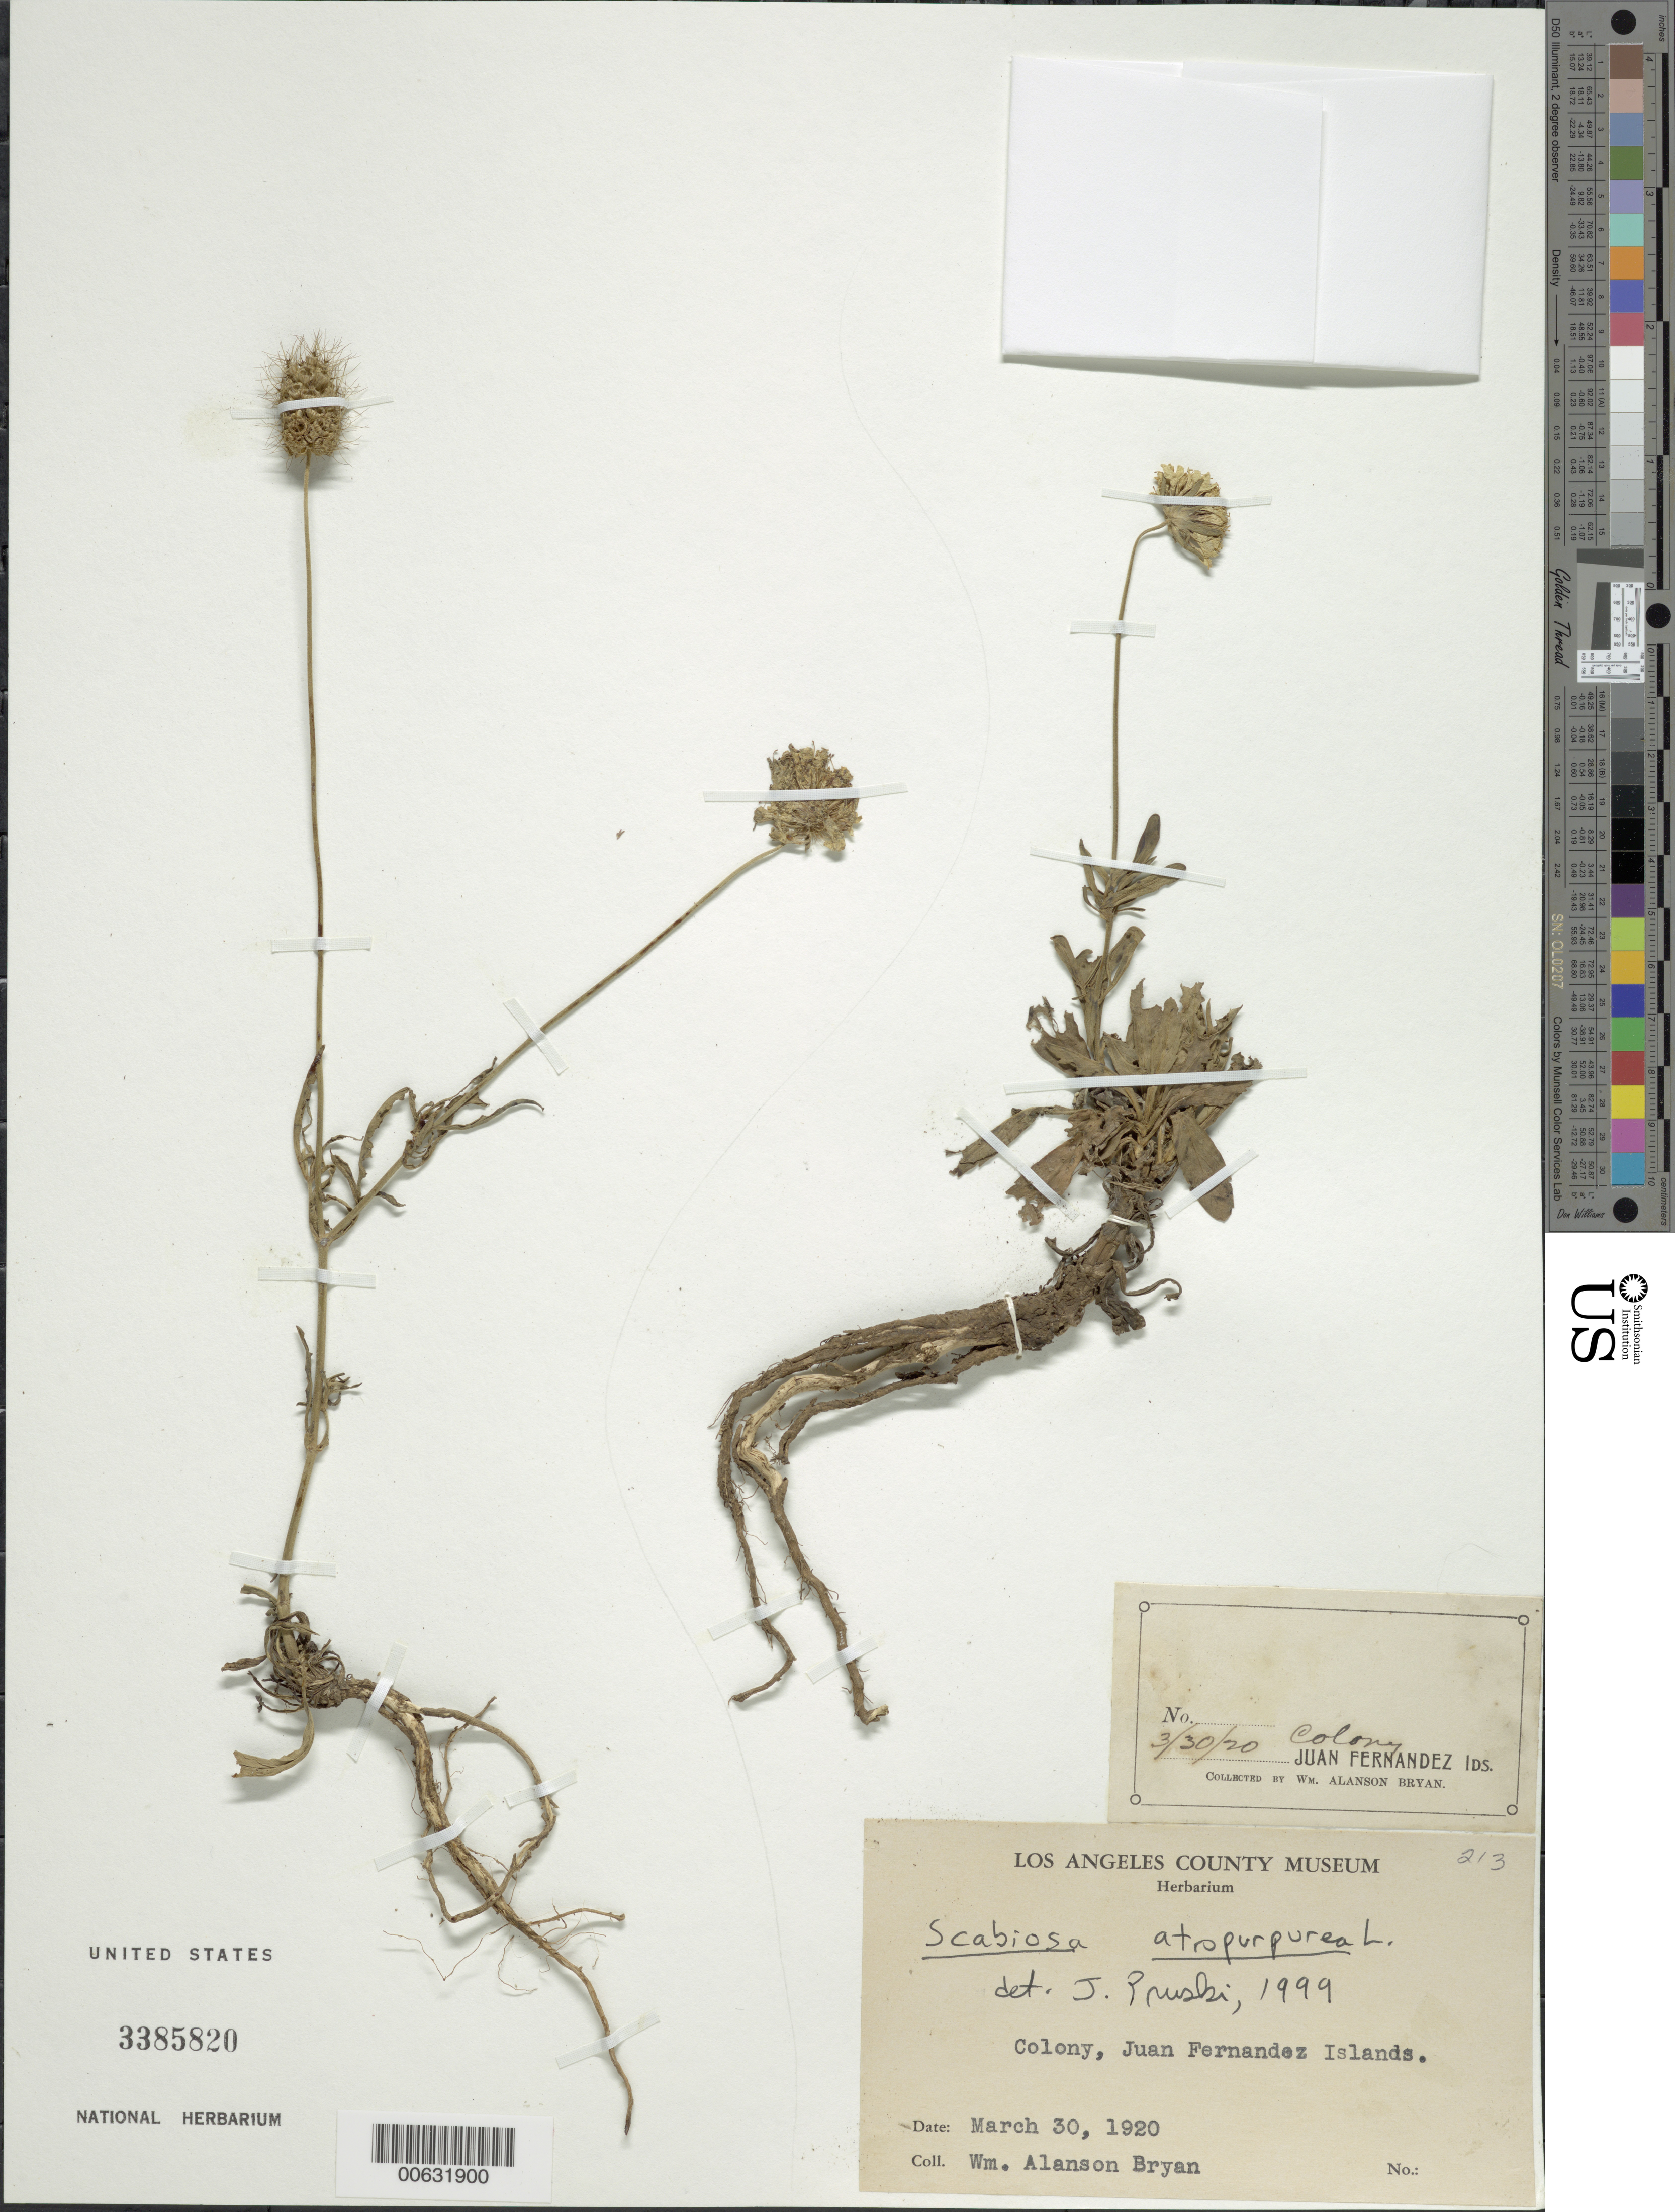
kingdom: Plantae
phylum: Tracheophyta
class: Magnoliopsida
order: Dipsacales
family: Caprifoliaceae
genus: Scabiosa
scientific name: Scabiosa atropurpurea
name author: L.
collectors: W. Bryan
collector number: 213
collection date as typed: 30 Mar 1920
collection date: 1920-03-30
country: Chile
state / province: Valparaíso (V)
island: Islas Juan Fernández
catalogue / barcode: US 3385820